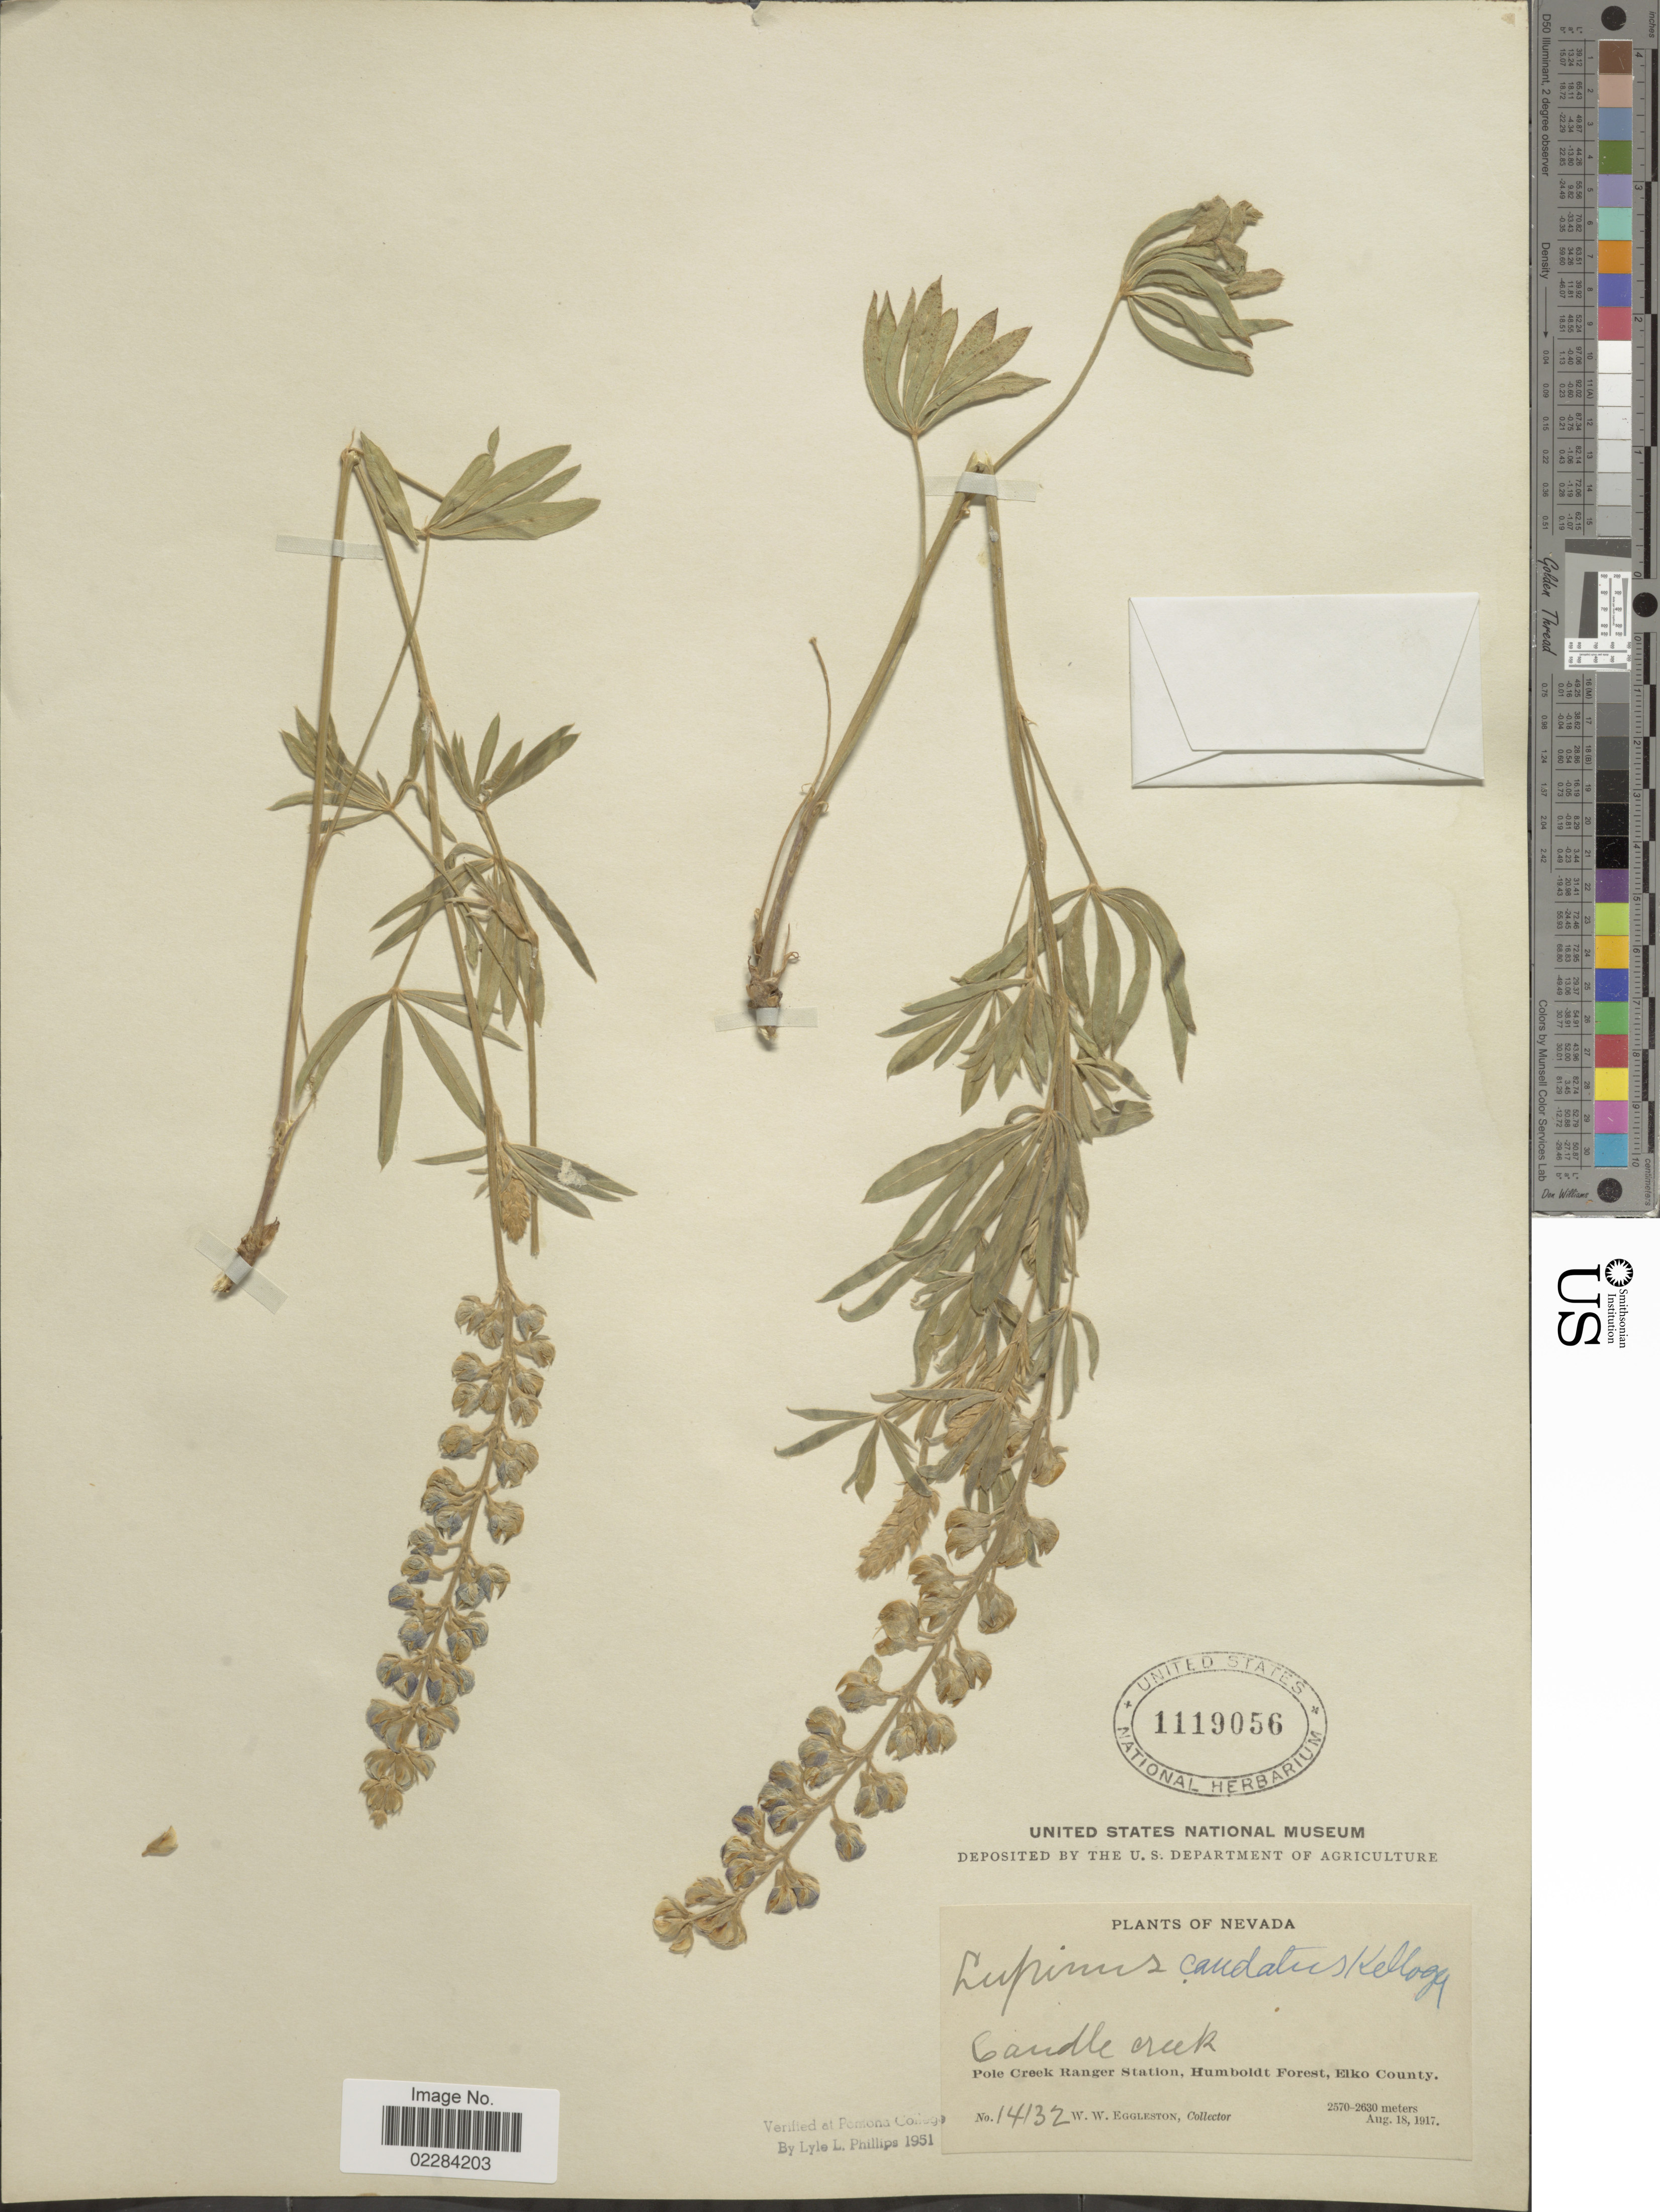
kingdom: Plantae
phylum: Tracheophyta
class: Magnoliopsida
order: Fabales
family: Fabaceae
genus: Lupinus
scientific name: Lupinus caudatus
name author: Kellogg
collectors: W. W. Eggleston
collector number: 14132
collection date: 1917-08-18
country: United States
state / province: Nevada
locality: Candle Creek. Pole Creek Ranger Station, Humboldt Forest, Elko County.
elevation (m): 2570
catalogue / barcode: US 1119056